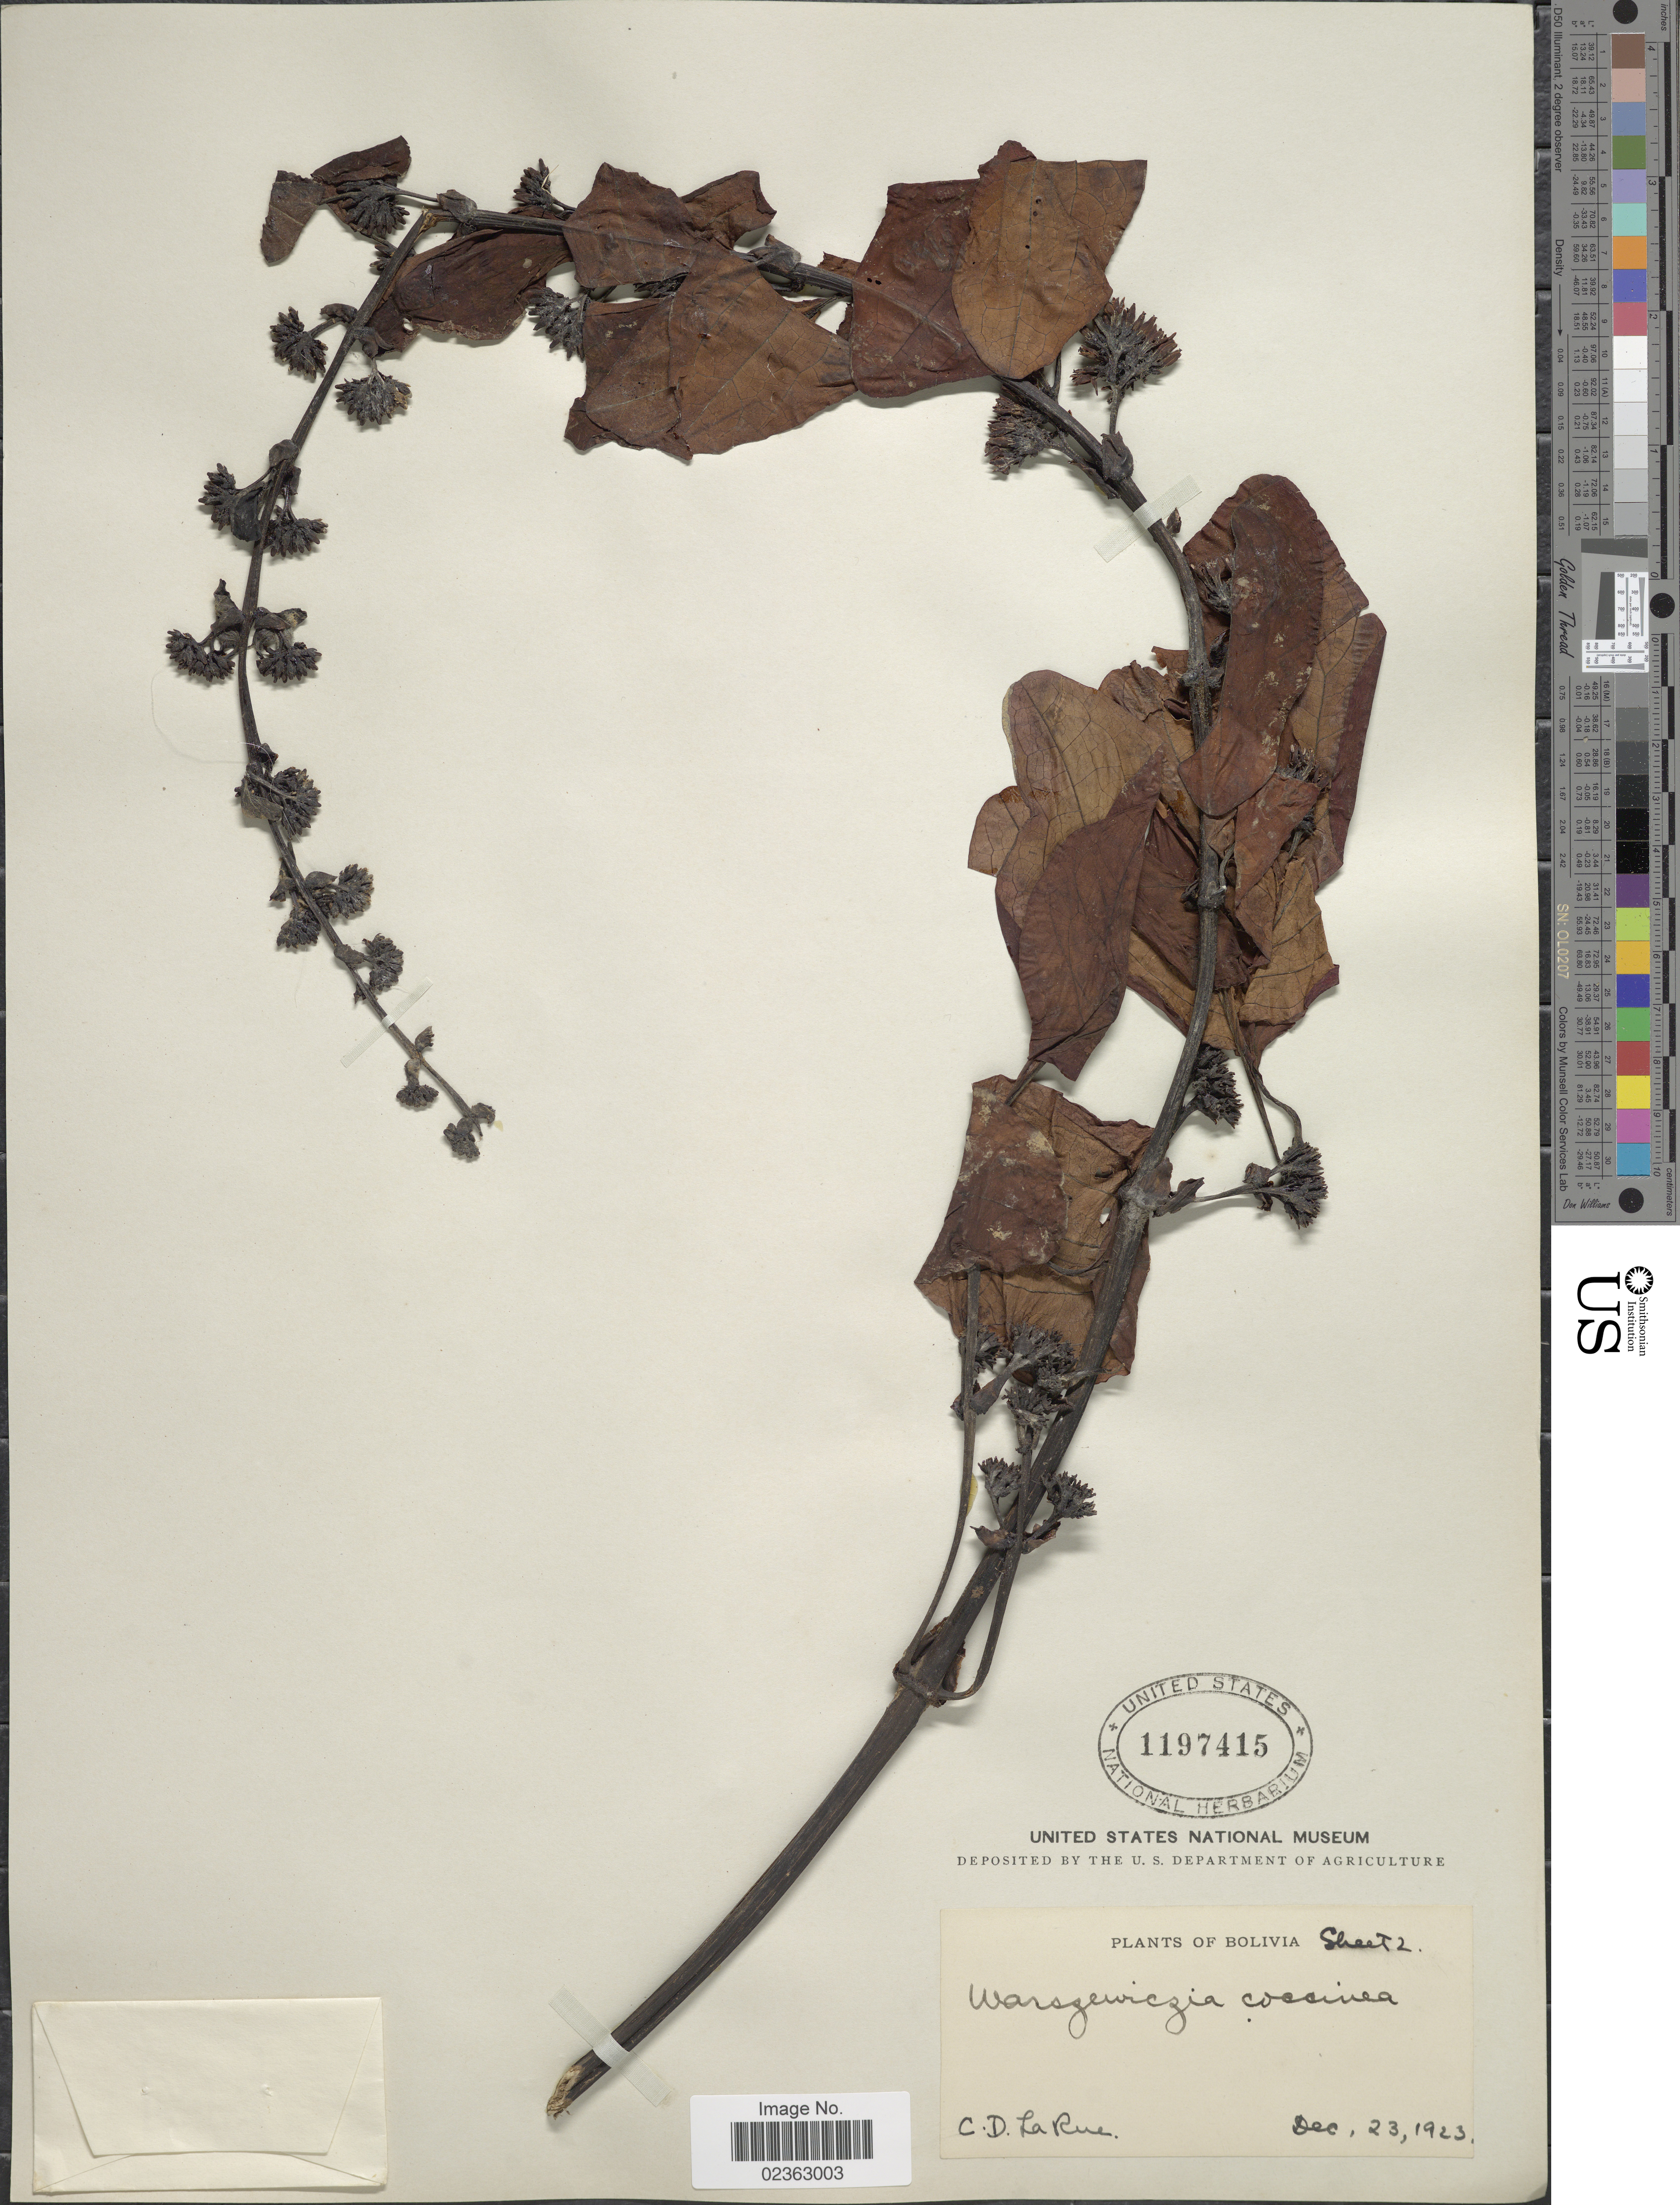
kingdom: Plantae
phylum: Tracheophyta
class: Magnoliopsida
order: Gentianales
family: Rubiaceae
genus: Warszewiczia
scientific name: Warszewiczia coccinea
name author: (Vahl) Klotzsch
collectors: C. La Rue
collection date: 1923-12-23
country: Bolivia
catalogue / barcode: US 1197415